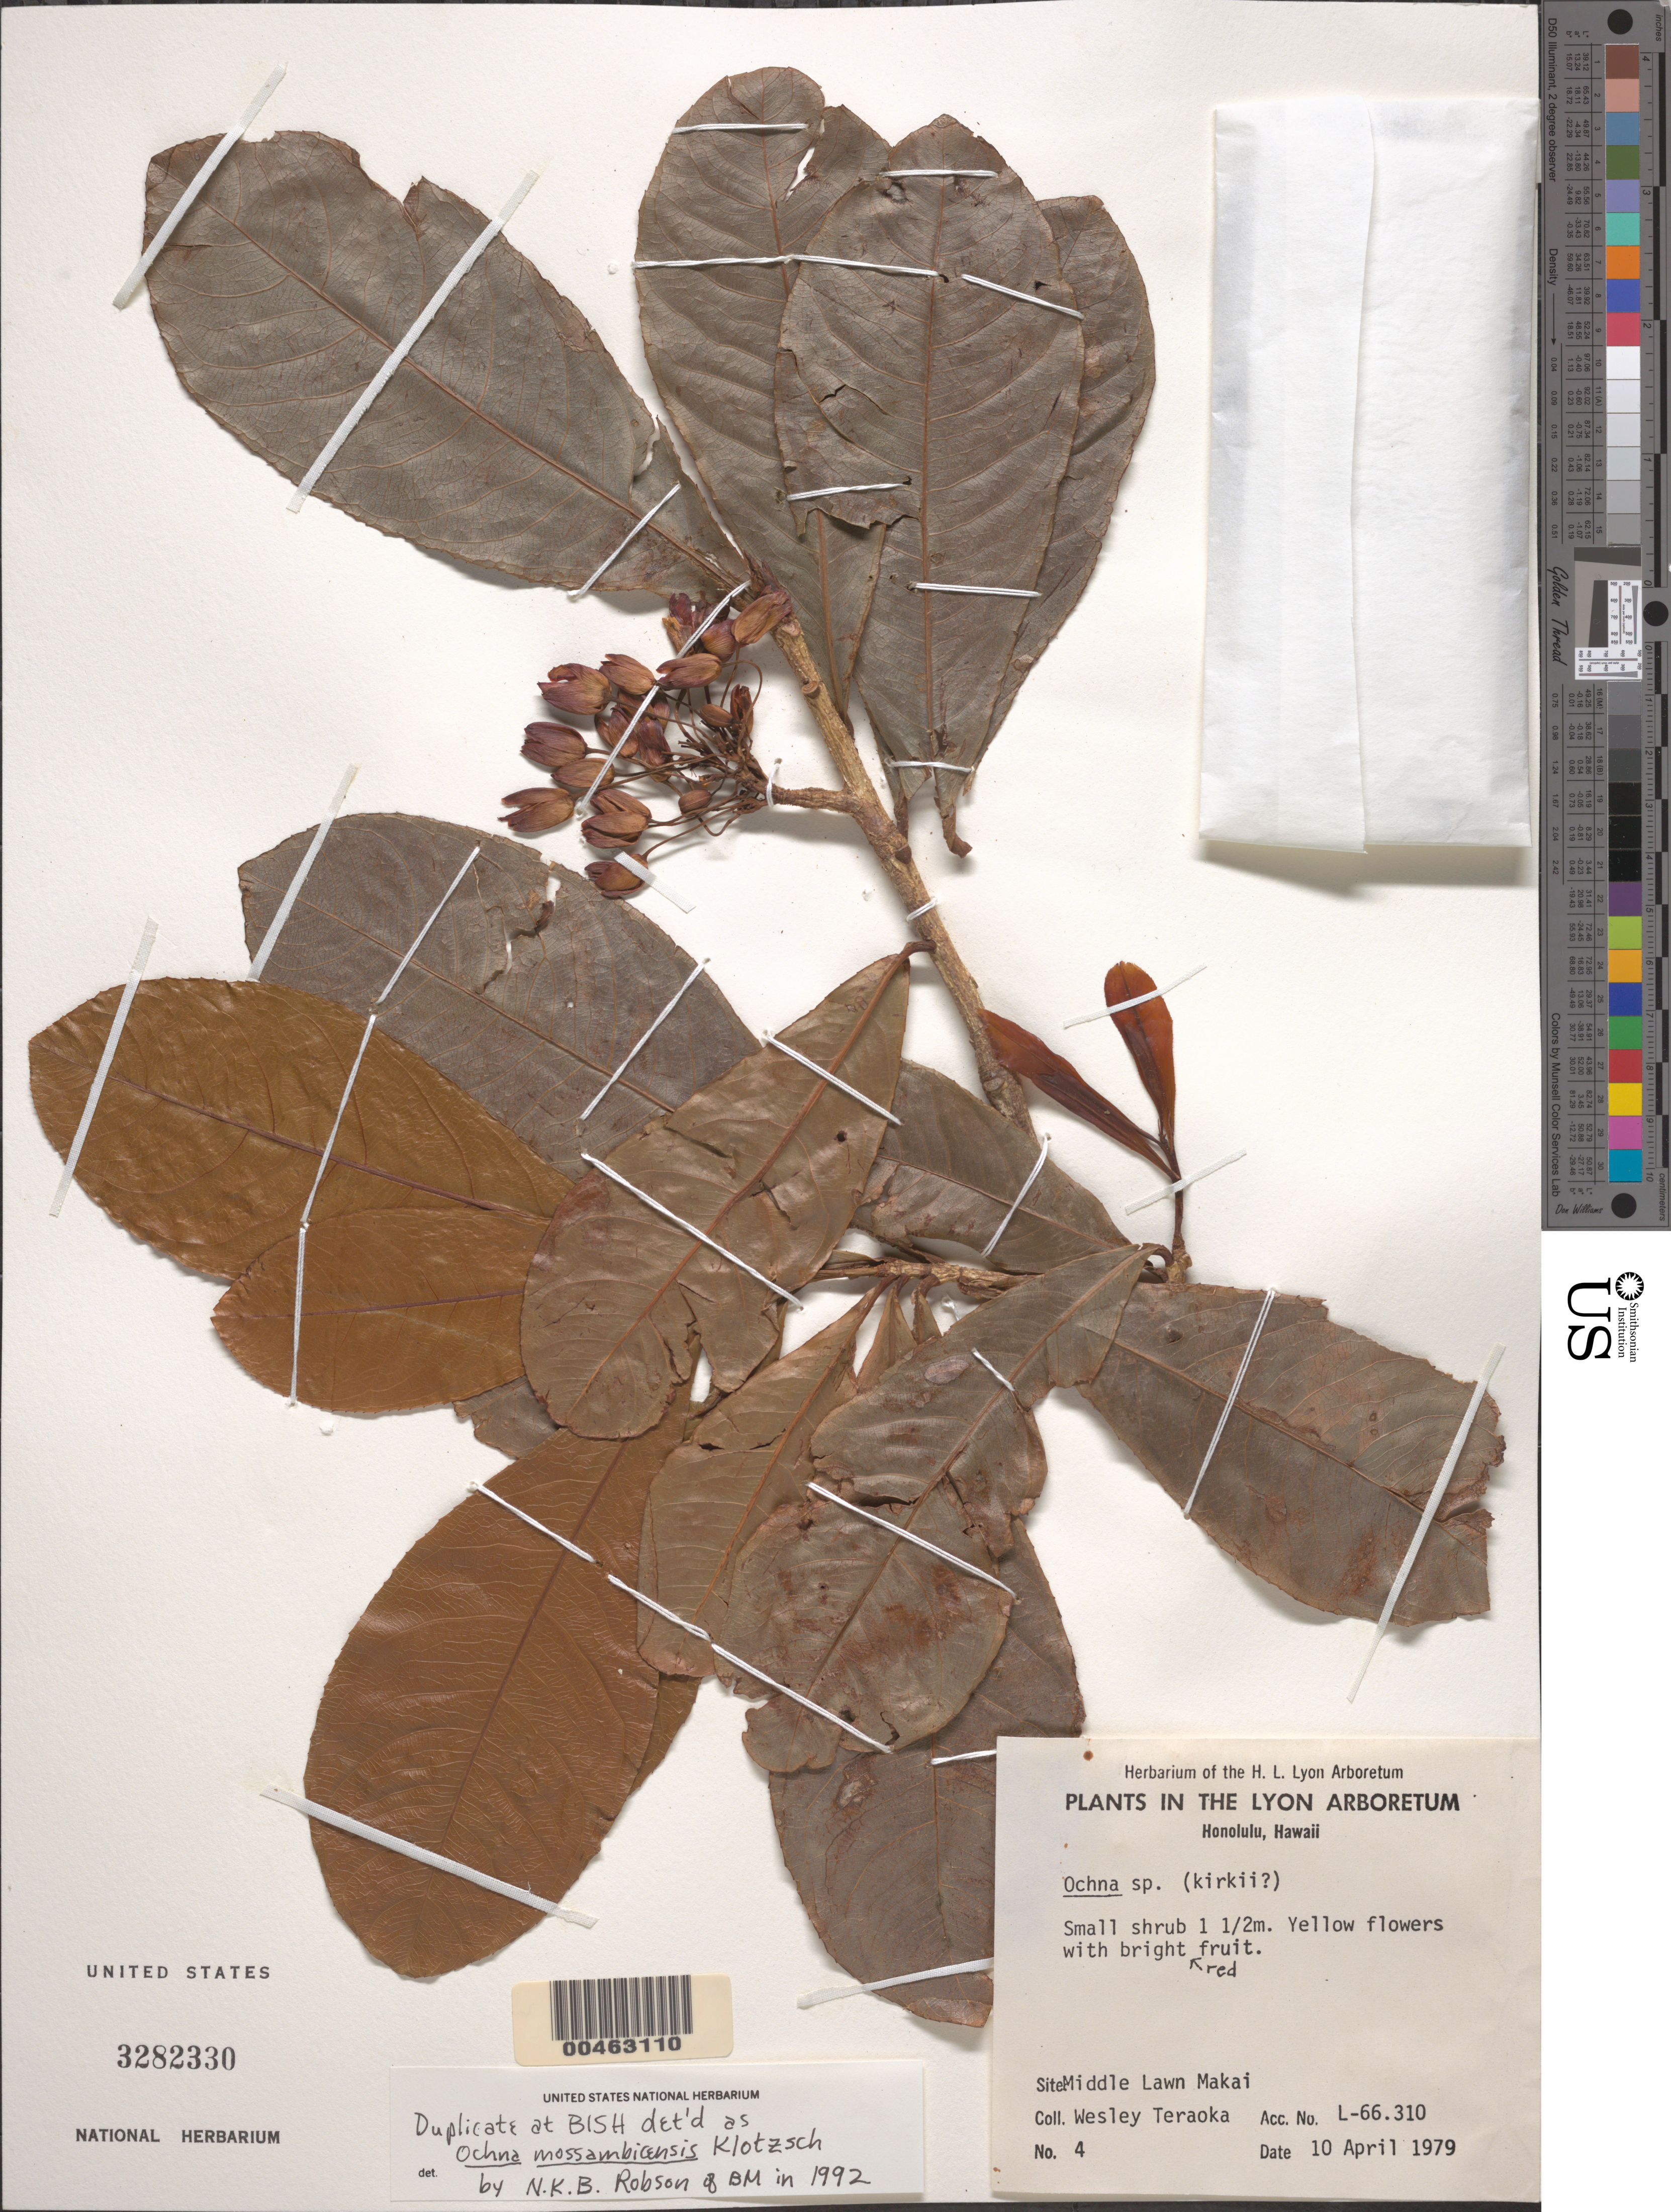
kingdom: Plantae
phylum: Tracheophyta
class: Magnoliopsida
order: Malpighiales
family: Ochnaceae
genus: Ochna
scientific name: Ochna mossambicensis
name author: Klotzsch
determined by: Robson, Norman K. B.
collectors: W. Teraoka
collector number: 4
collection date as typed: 10 Apr 1979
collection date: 1979-04-10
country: United States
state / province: Hawaii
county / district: Honolulu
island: Oahu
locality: Honolulu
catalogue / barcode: US 3282330